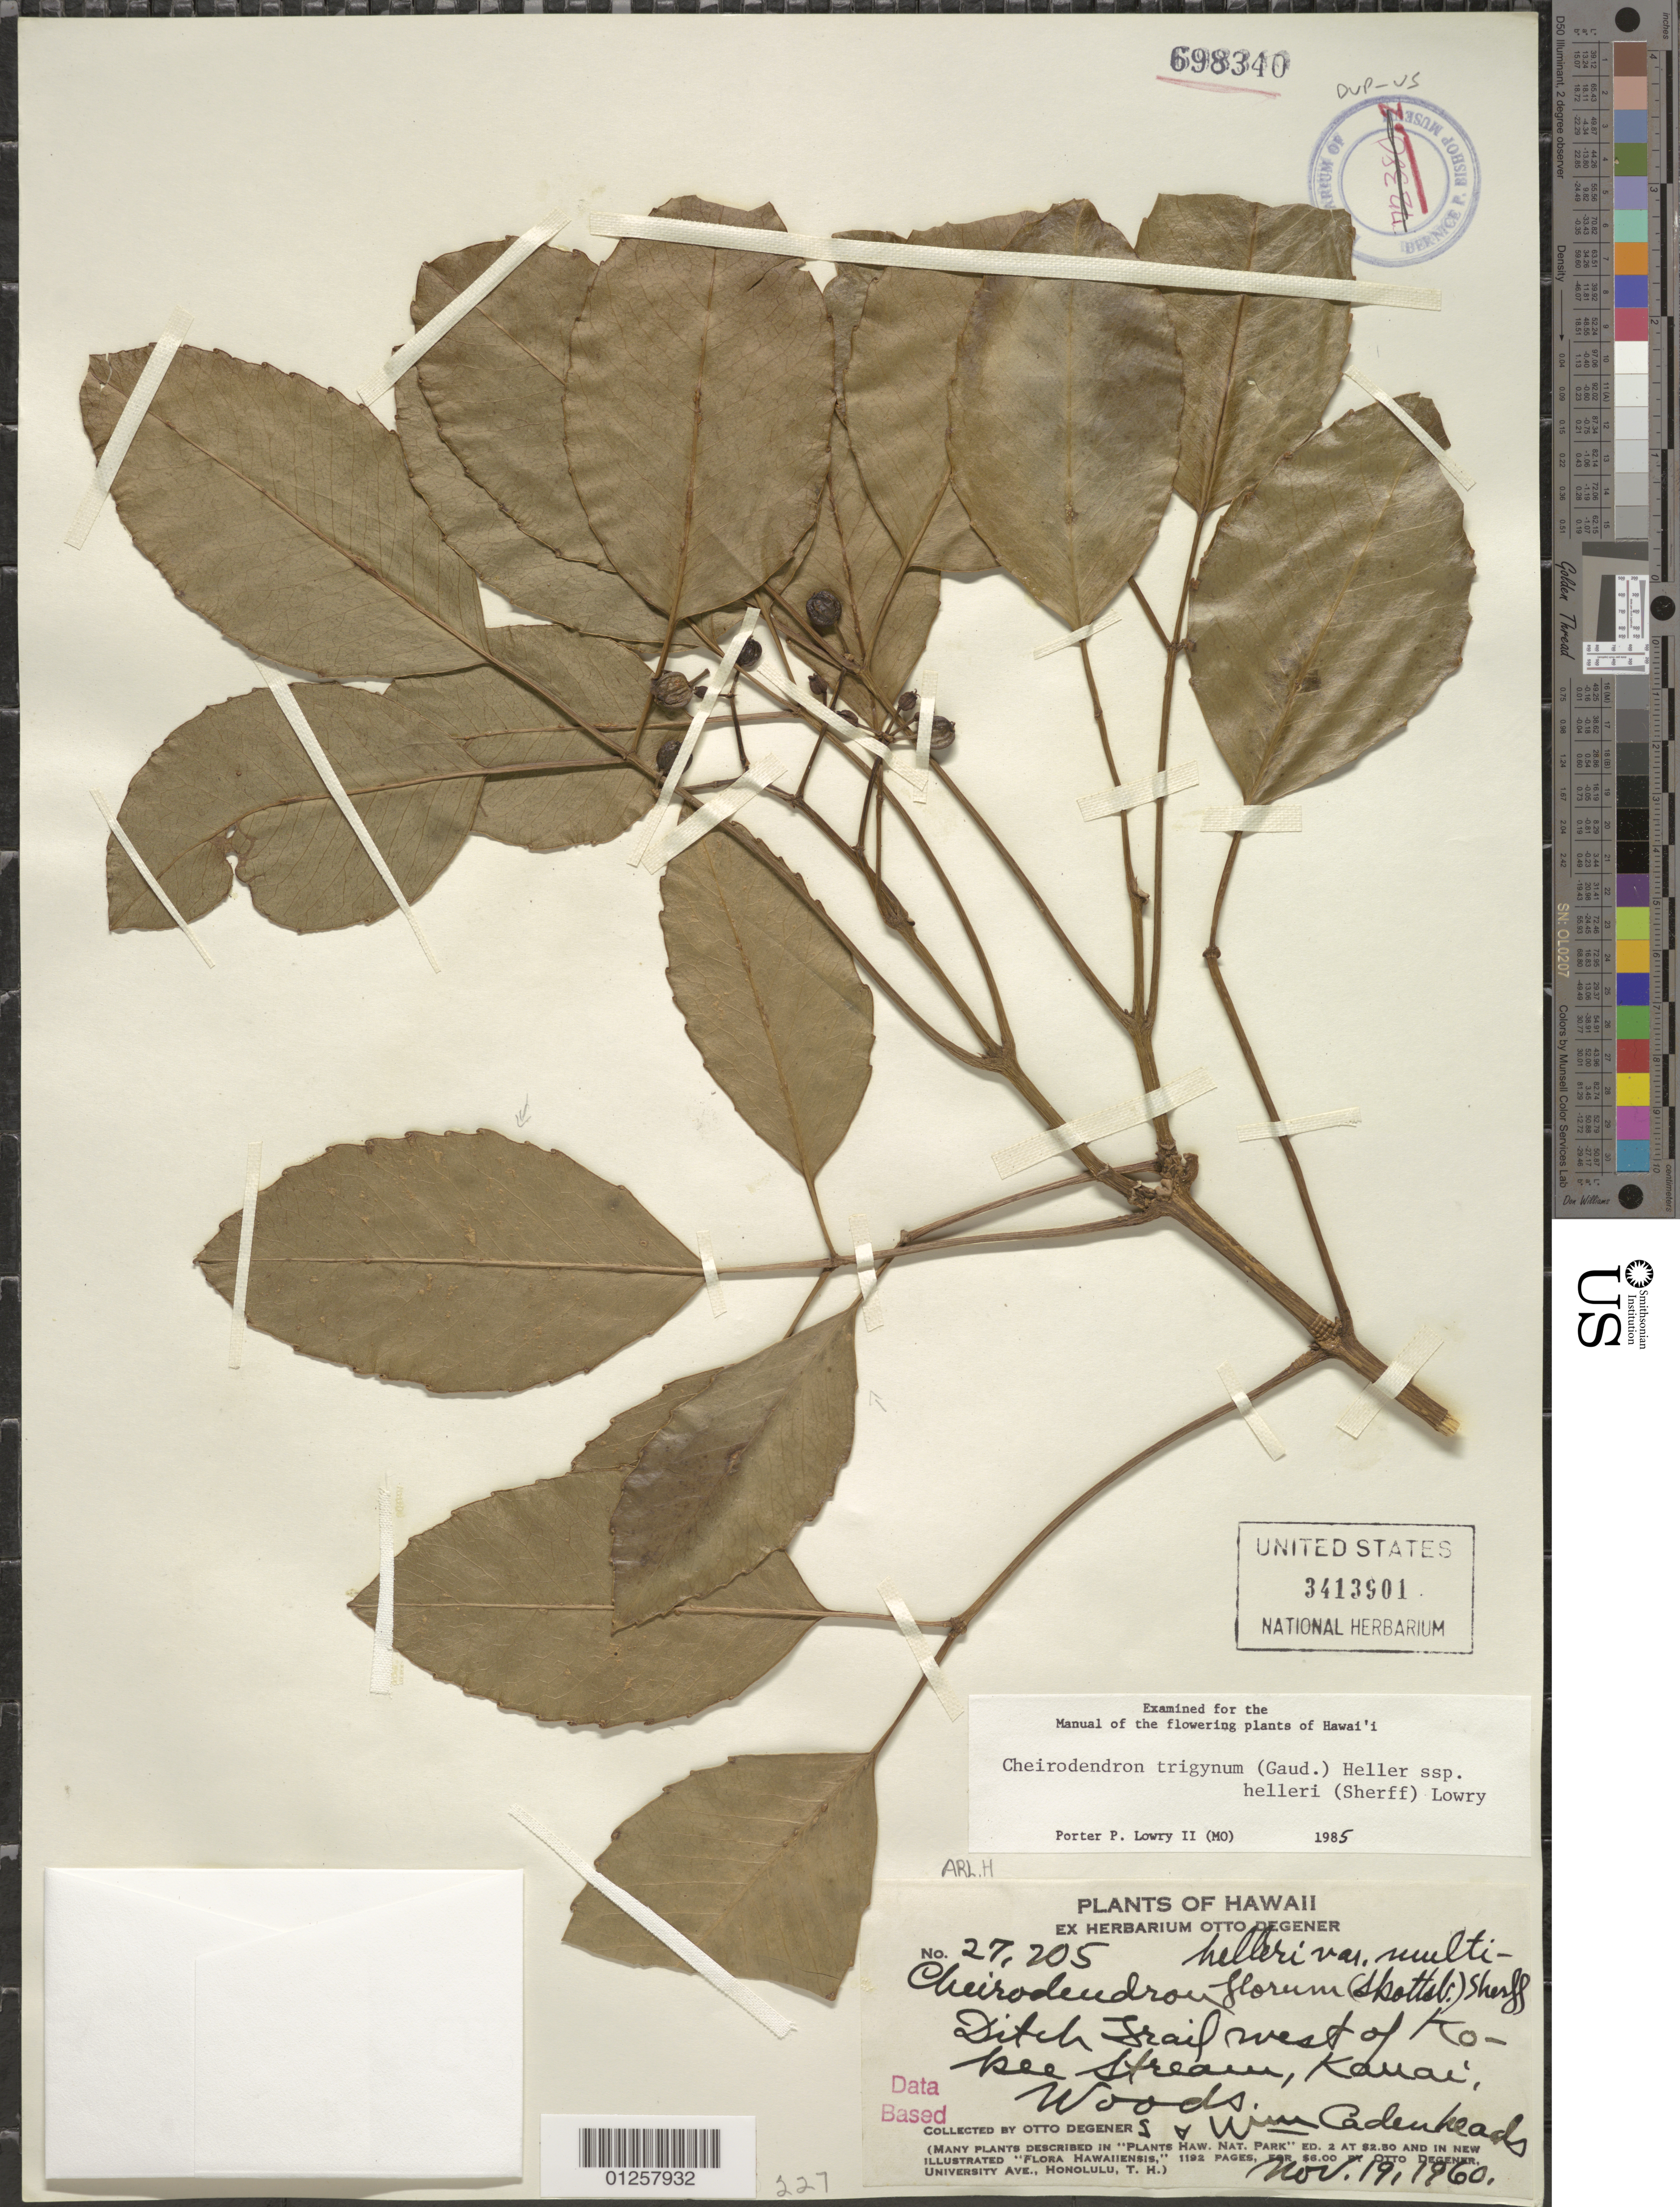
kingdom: Plantae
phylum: Tracheophyta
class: Magnoliopsida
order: Apiales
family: Araliaceae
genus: Cheirodendron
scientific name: Cheirodendron trigynum subsp. helleri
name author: (Gaudich.) A. Heller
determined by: Lowry, P. P., (MO), Missouri Botanical Garden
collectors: O. Degener & W. Cadenheads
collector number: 27205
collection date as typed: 19 Nov 1960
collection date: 1960-11-19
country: United States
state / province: Hawaii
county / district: Kaui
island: Kaua'i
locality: Ditch trail west of Kokee Stream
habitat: Woods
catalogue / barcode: US 3413901